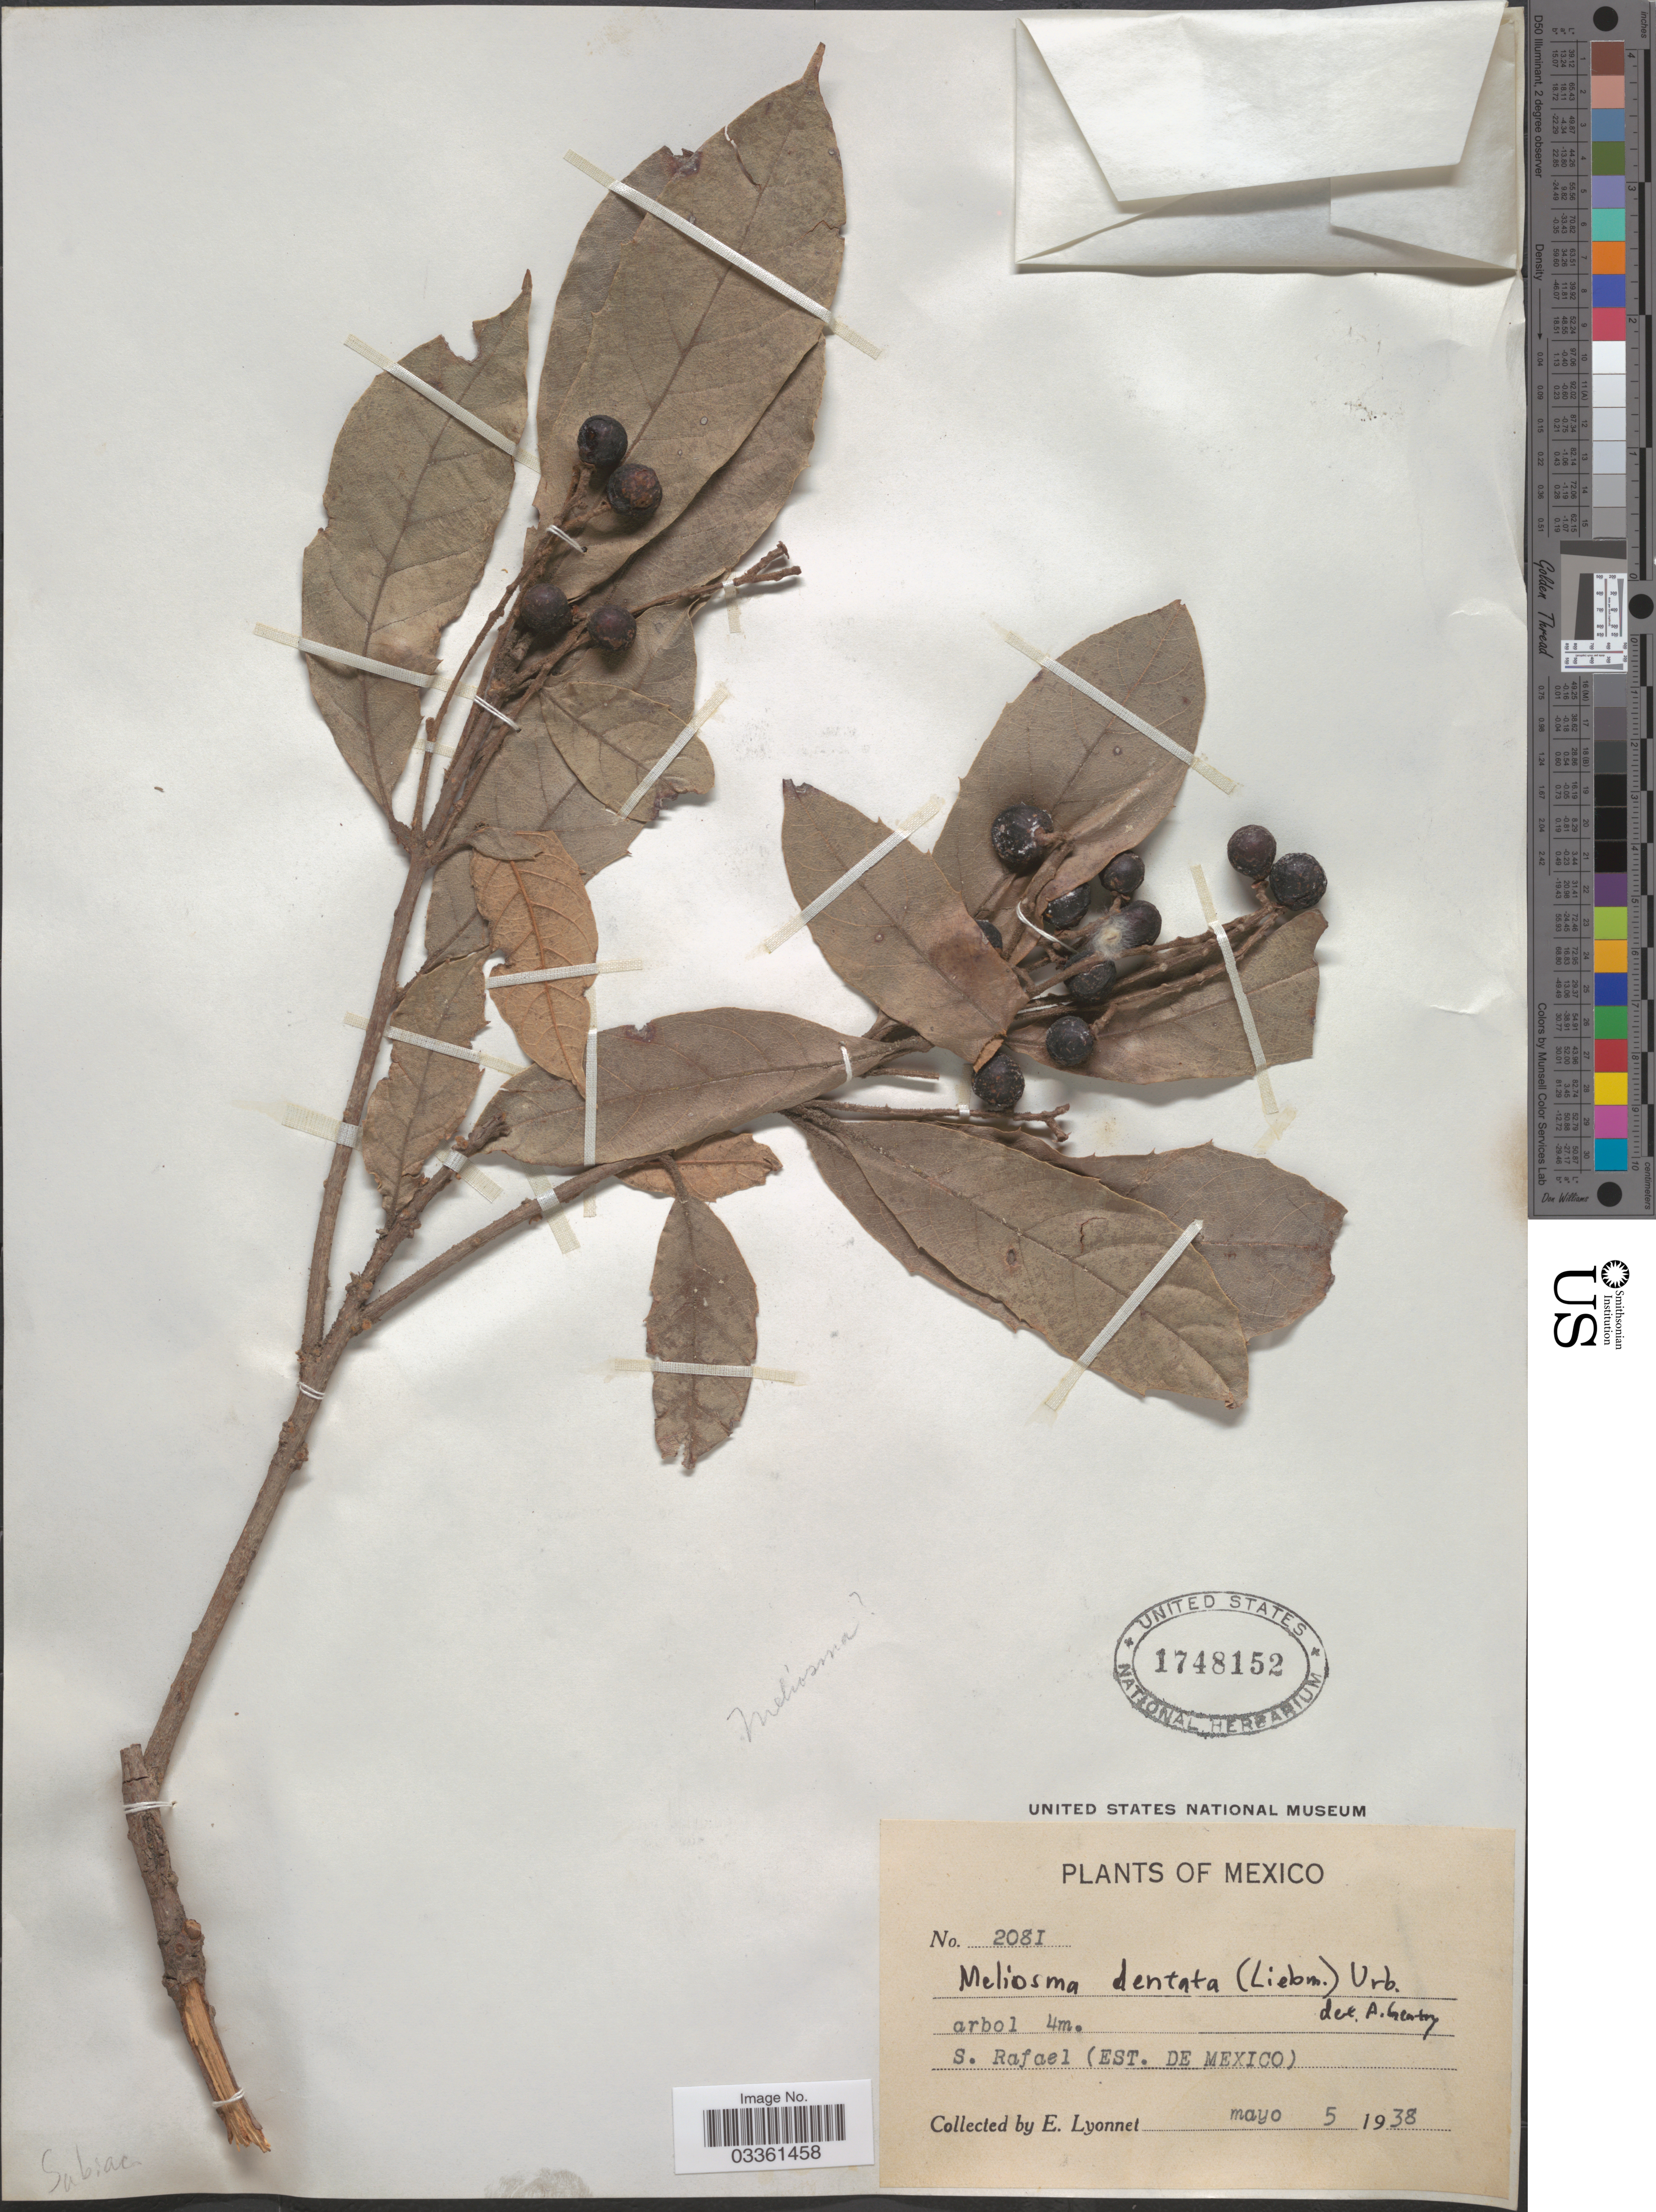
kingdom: Plantae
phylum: Tracheophyta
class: Magnoliopsida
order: Proteales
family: Sabiaceae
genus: Meliosma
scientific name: Meliosma dentata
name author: (Liebm.) Urb.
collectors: E. Lyonnet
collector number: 2081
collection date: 1938-05-05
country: Mexico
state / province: México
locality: S. Rafael.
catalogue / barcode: US 1748152